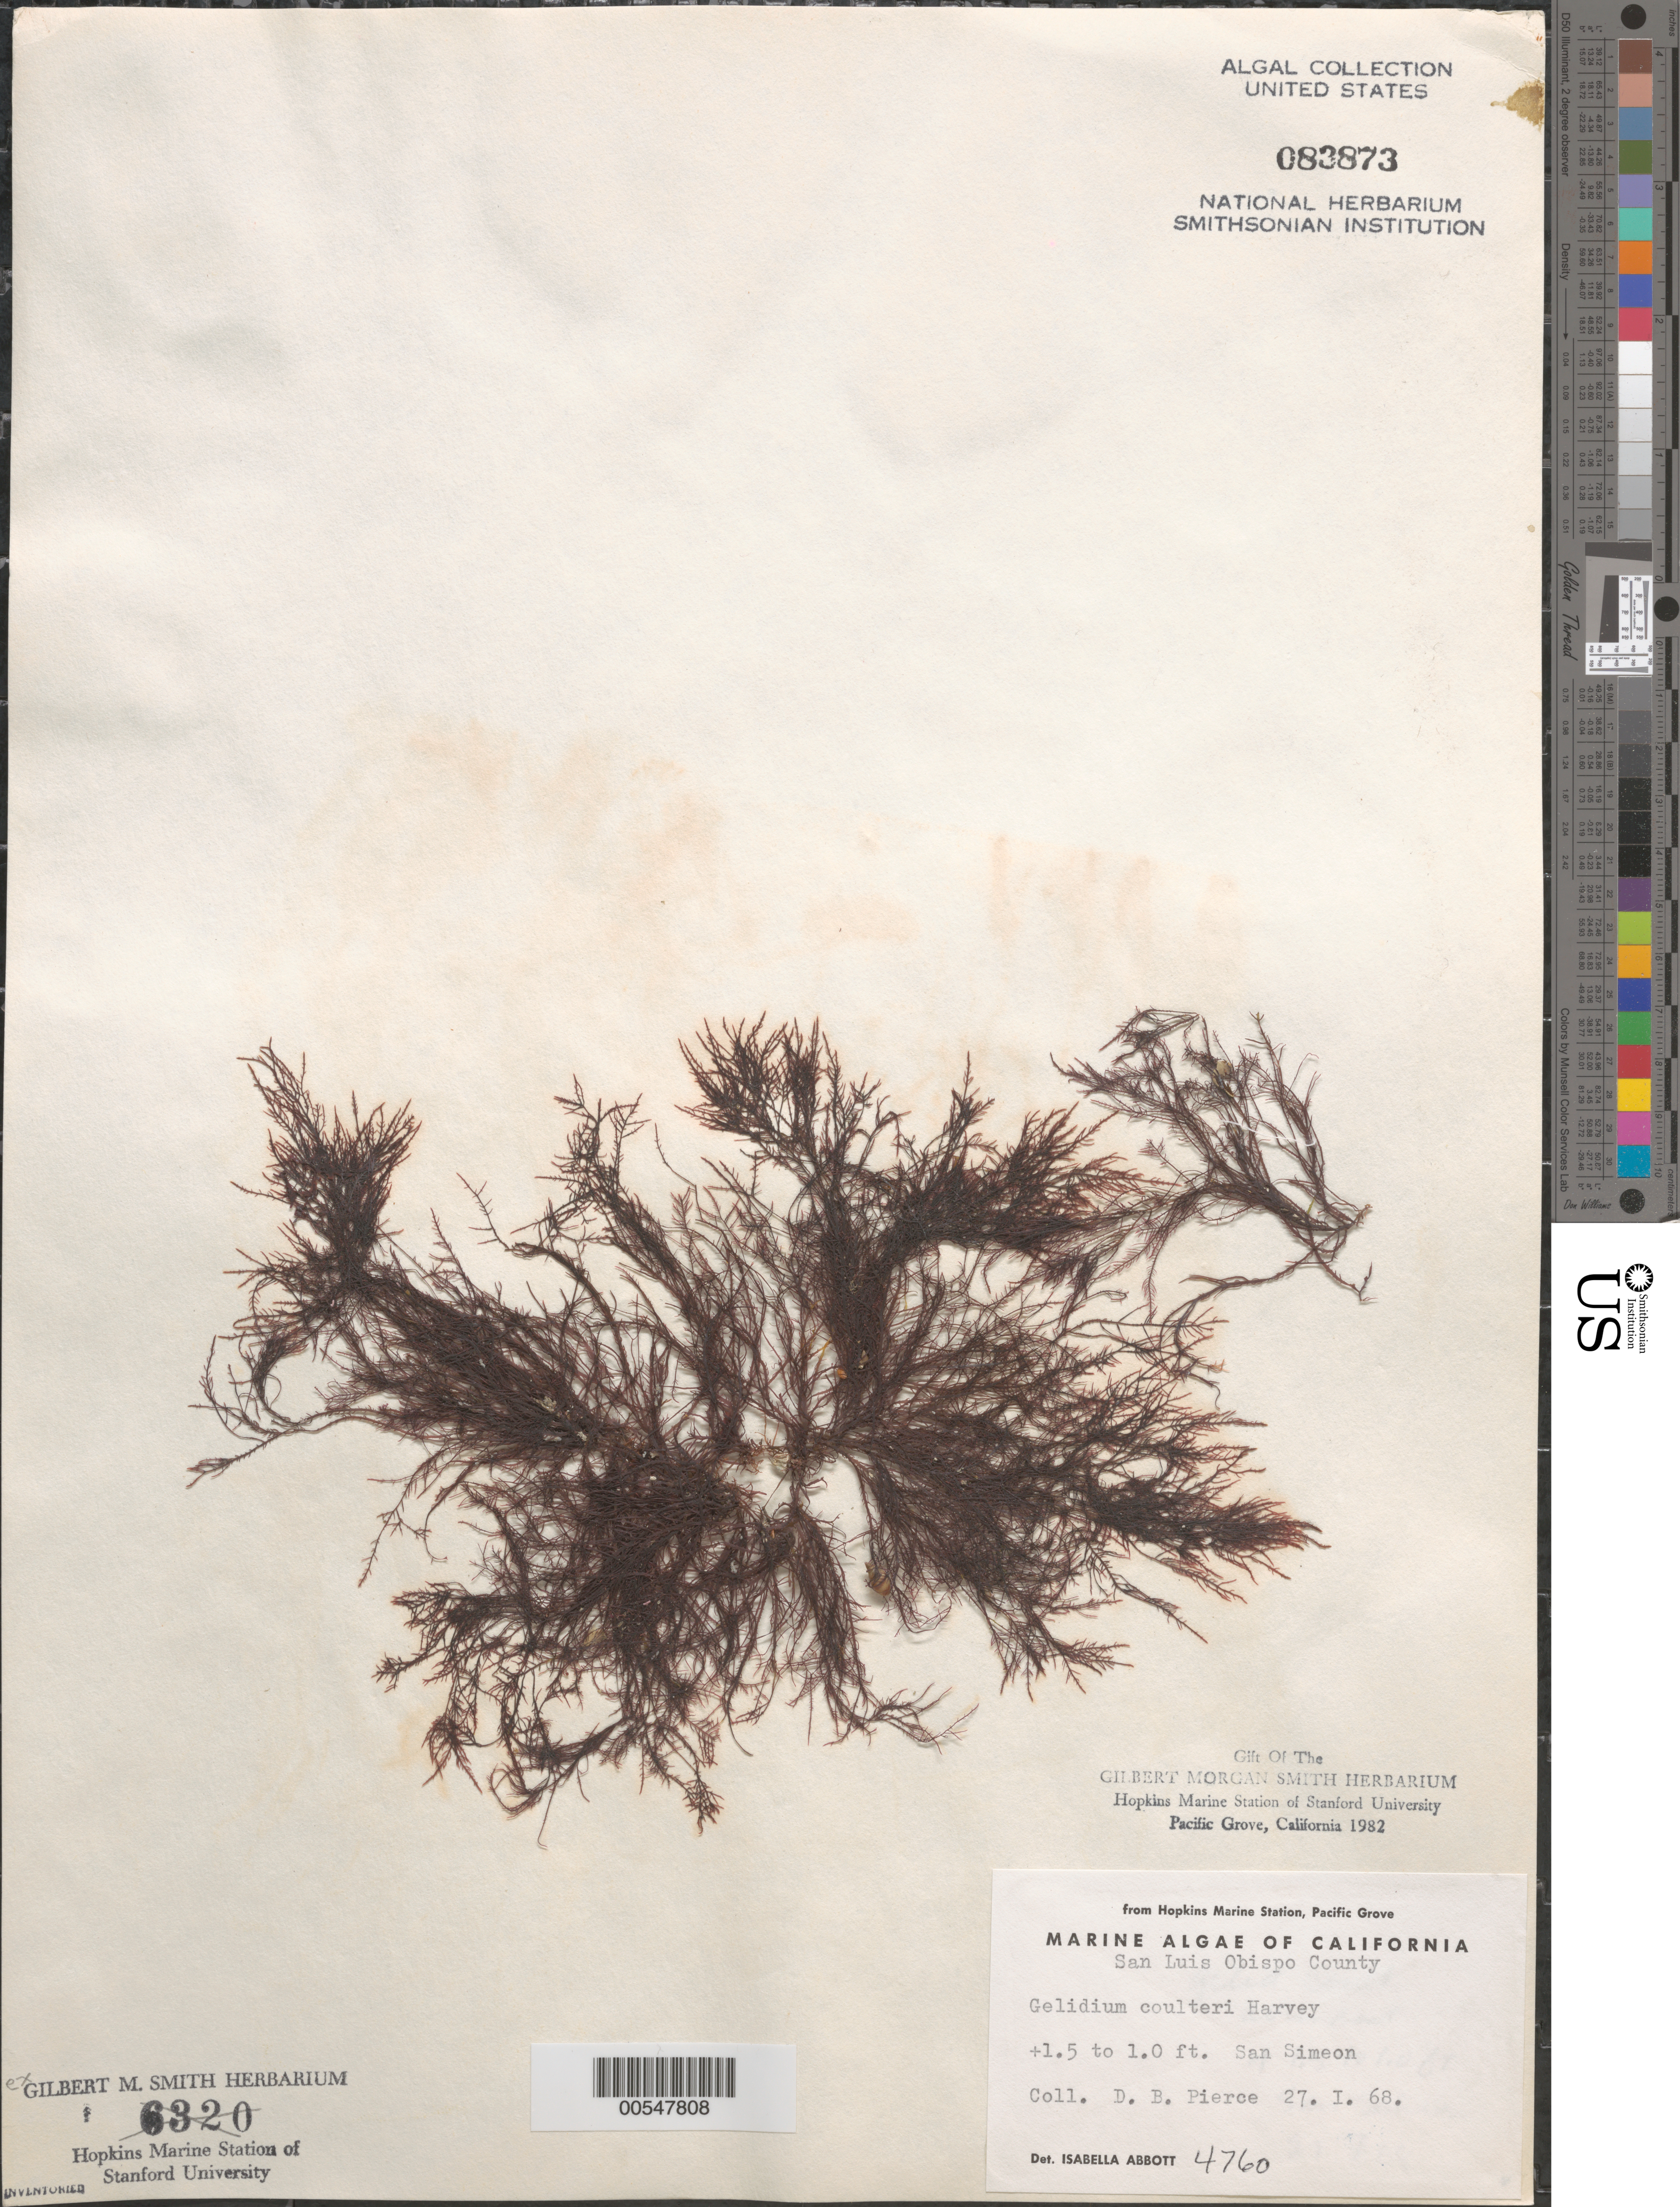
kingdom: Plantae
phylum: Rhodophyta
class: Florideophyceae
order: Gelidiales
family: Gelidiaceae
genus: Gelidium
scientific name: Gelidium coulteri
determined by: Abbott, Isabella A.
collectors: D. Pierce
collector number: IAA 4760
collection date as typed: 27 Jan 1968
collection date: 1968-01-27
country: United States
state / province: California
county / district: San Luis Obispo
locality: San Simeon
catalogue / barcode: US 83873